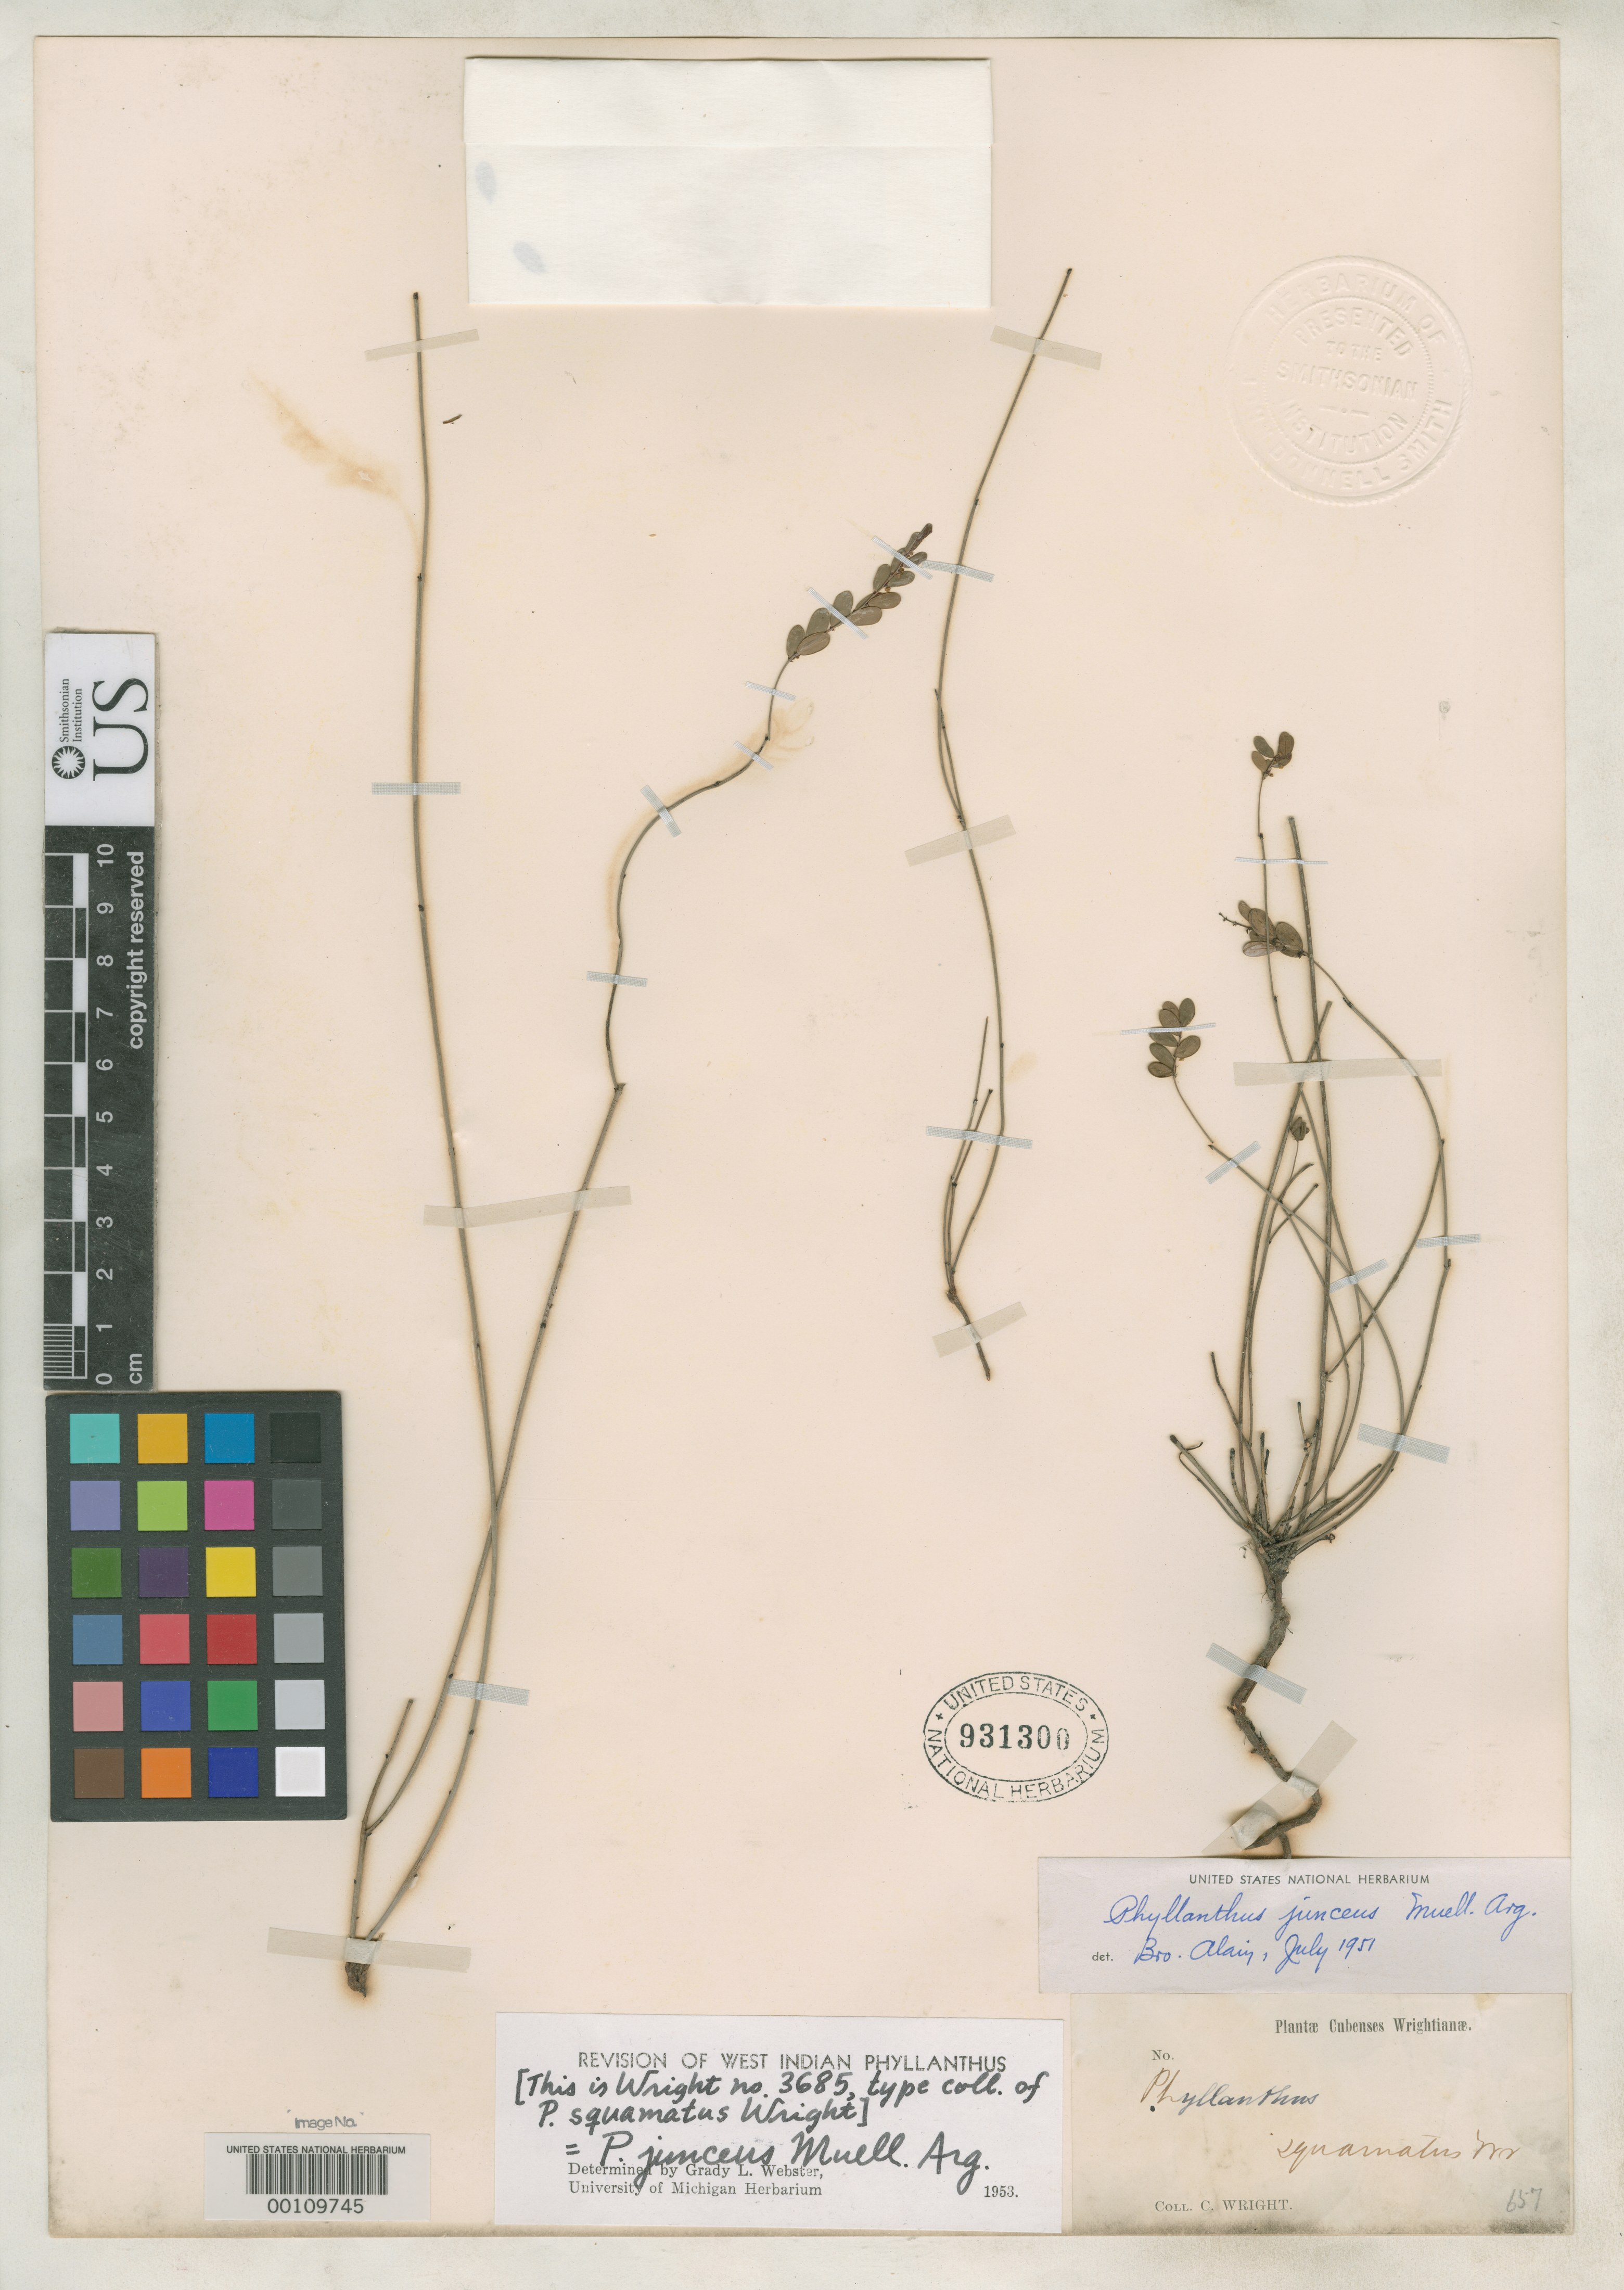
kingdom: Plantae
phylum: Tracheophyta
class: Magnoliopsida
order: Malpighiales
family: Phyllanthaceae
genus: Phyllanthus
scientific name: Phyllanthus squamatus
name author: C. Wright in Sauvalle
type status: Isotype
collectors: C. Wright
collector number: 3685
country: Cuba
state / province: Pinar del Río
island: Greater Antilles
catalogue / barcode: US 931300